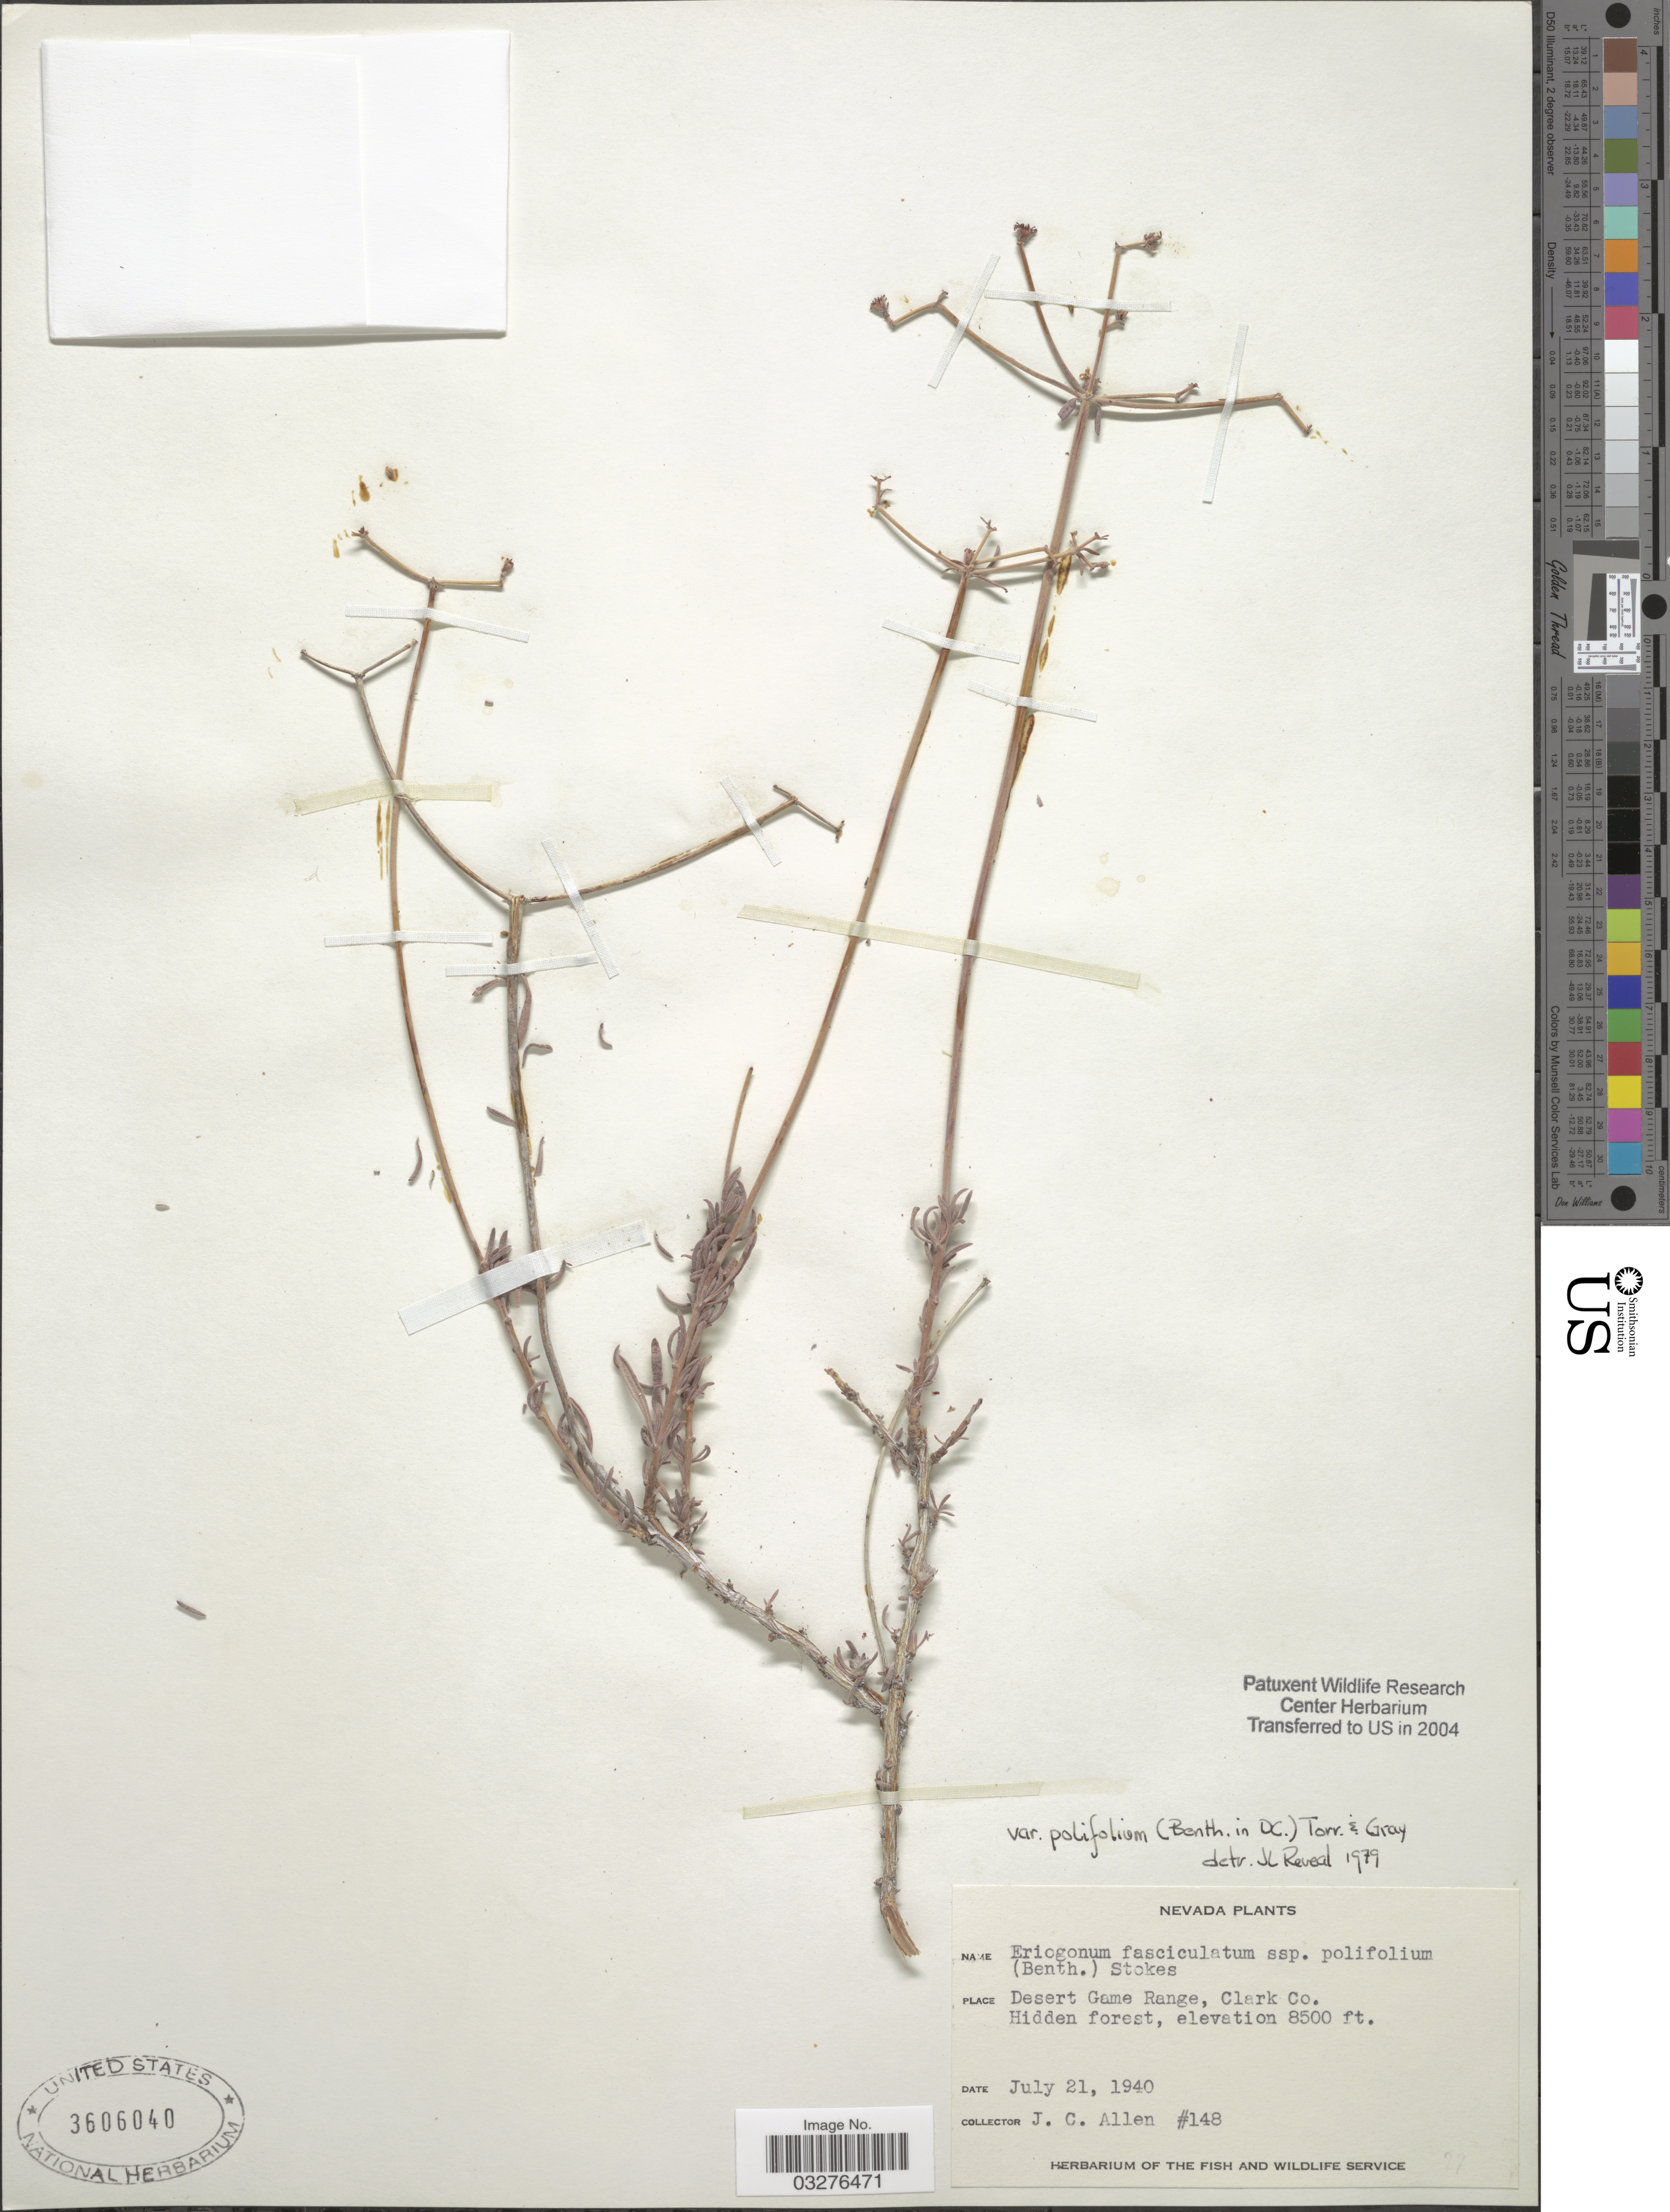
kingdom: Plantae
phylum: Tracheophyta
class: Magnoliopsida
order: Caryophyllales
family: Polygonaceae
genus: Eriogonum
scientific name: Eriogonum fasciculatum var. polifolium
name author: (Benth.) Torr. & A. Gray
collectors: J. C. Allen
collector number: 148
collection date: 1940-07-21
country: United States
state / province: Nevada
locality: Desert Game Range, Clark Co., Hidden Forest.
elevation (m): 2591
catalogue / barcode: US 3606040